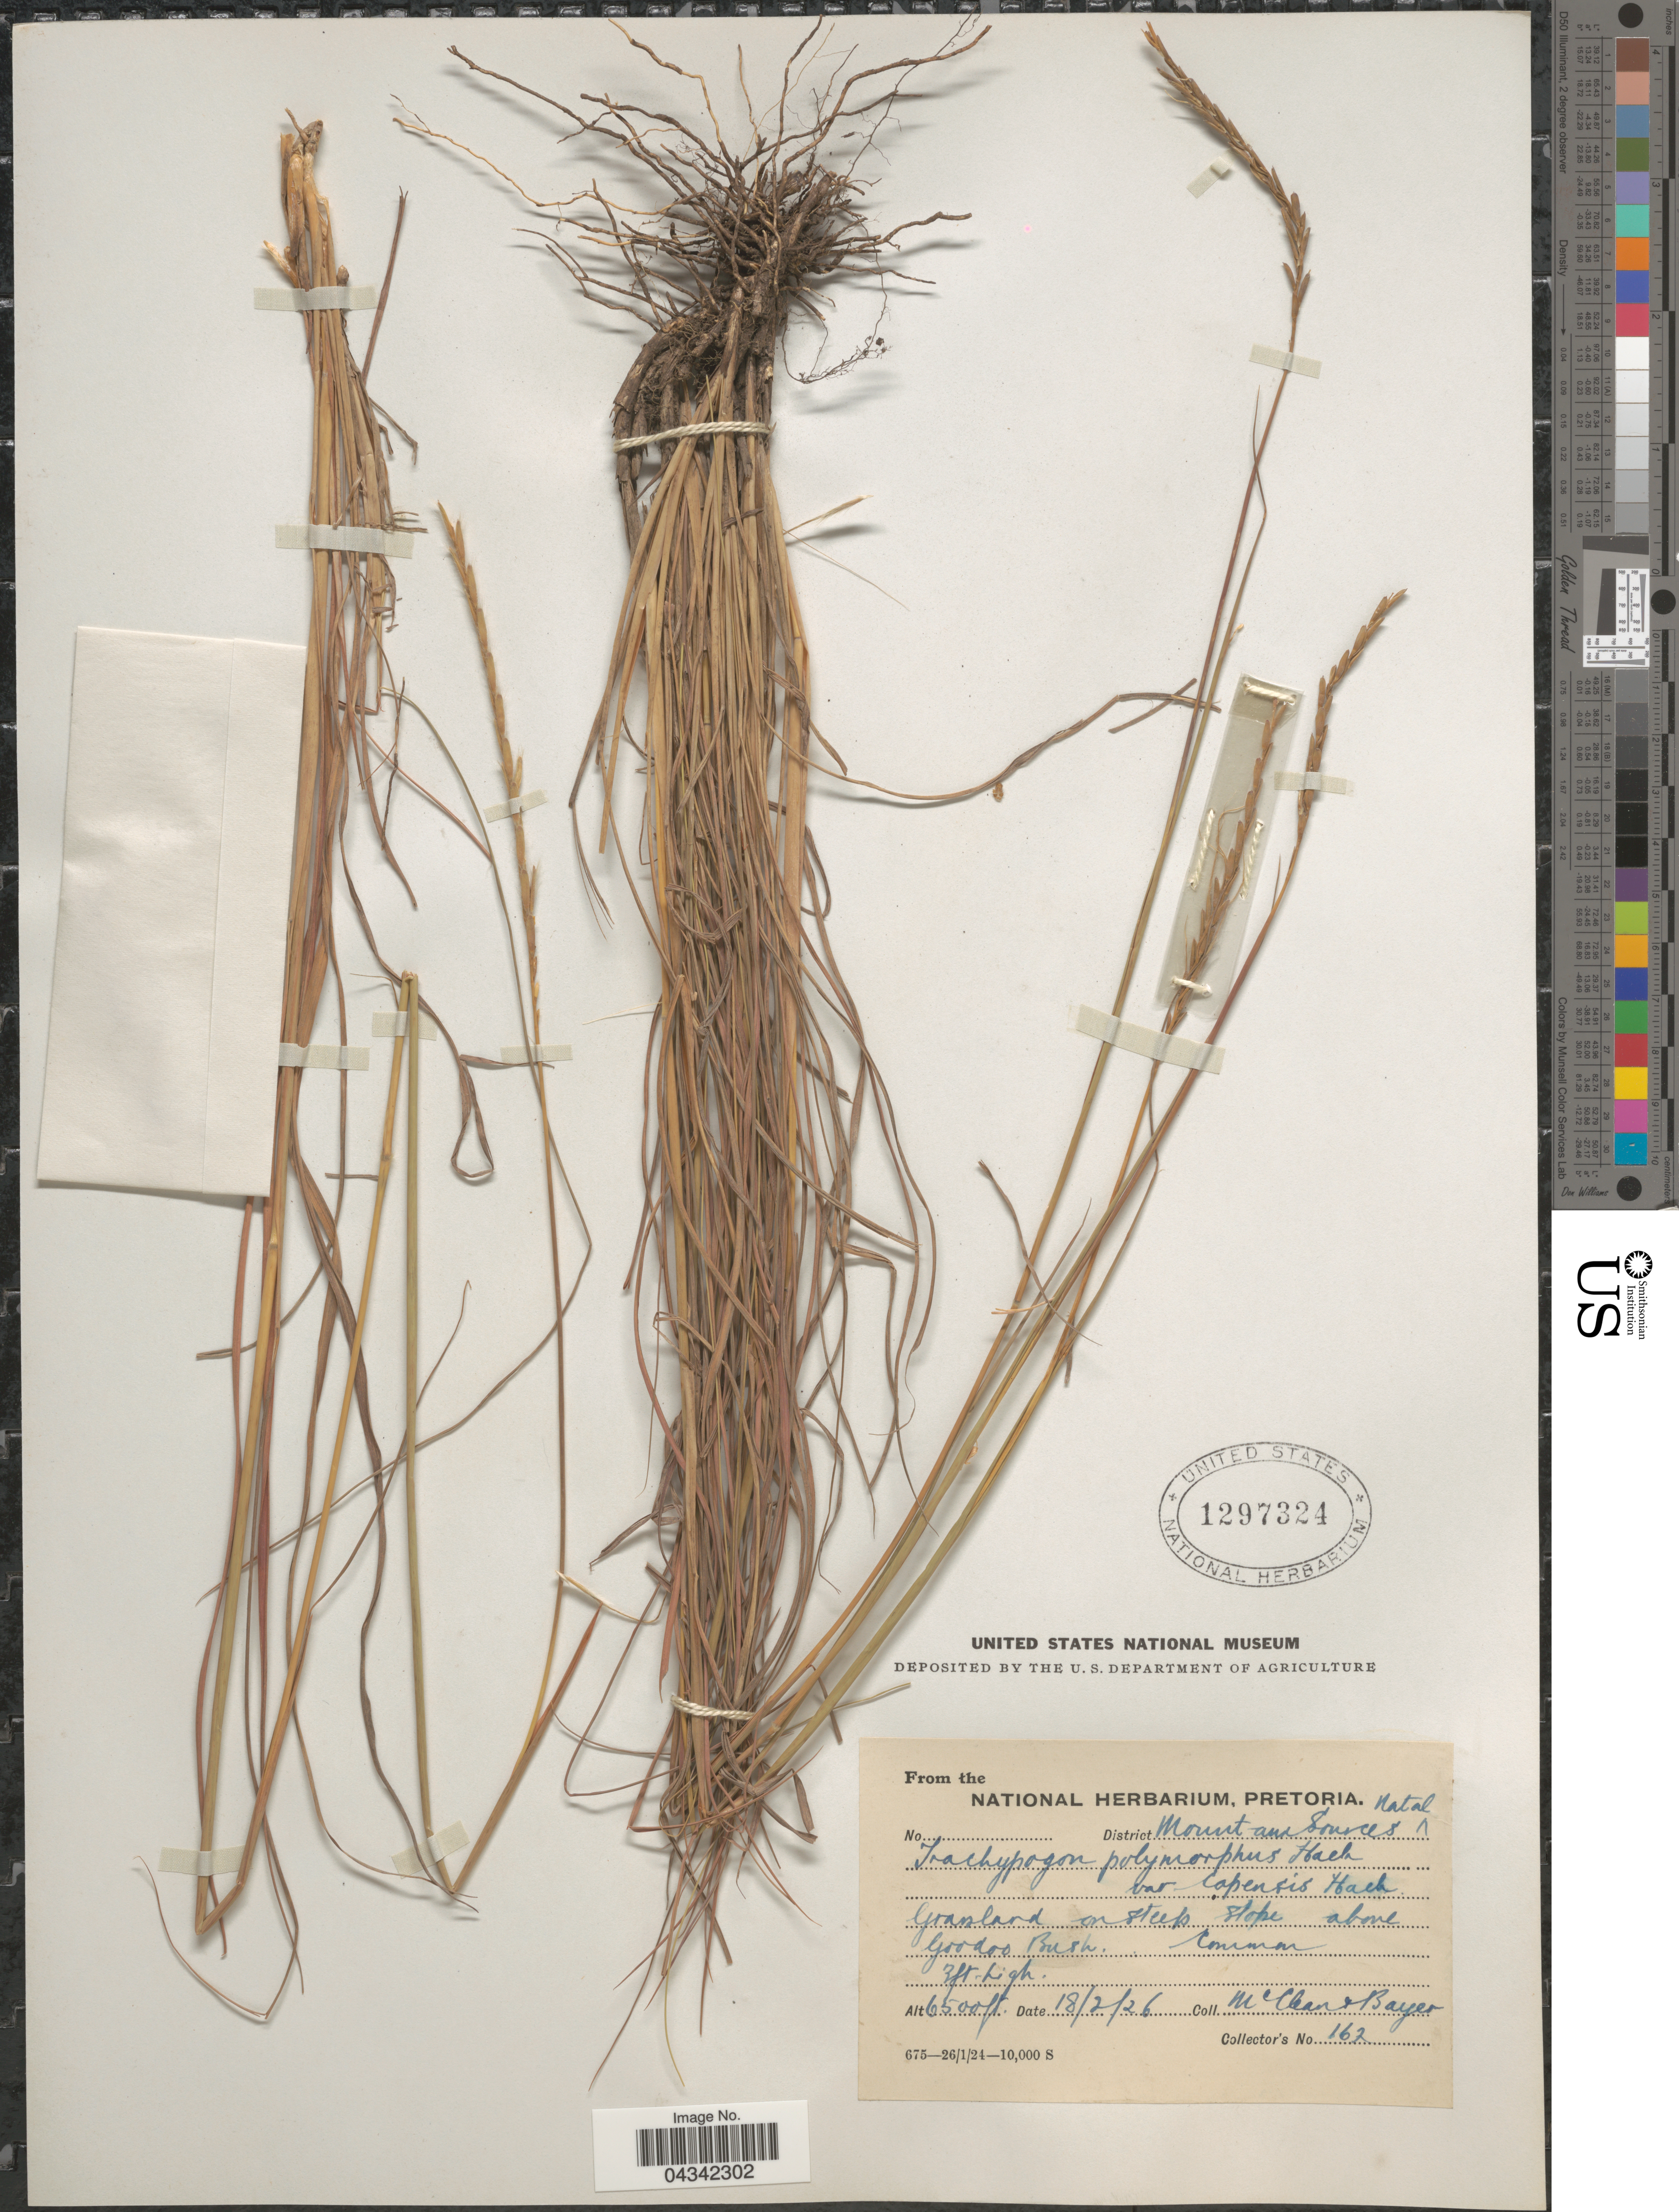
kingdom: Plantae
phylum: Tracheophyta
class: Liliopsida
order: Poales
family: Poaceae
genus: Trachypogon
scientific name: Trachypogon spicatus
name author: (L. f.) Kuntze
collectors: McClean & Bayer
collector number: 162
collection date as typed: Transcribed d/m/y: 18/2/26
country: South Africa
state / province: KwaZulu-Natal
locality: District Mount aux Sources Natal. Grassland on steep slope above Goodoo [interpreted] Bush.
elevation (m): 1981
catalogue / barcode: US 1297324